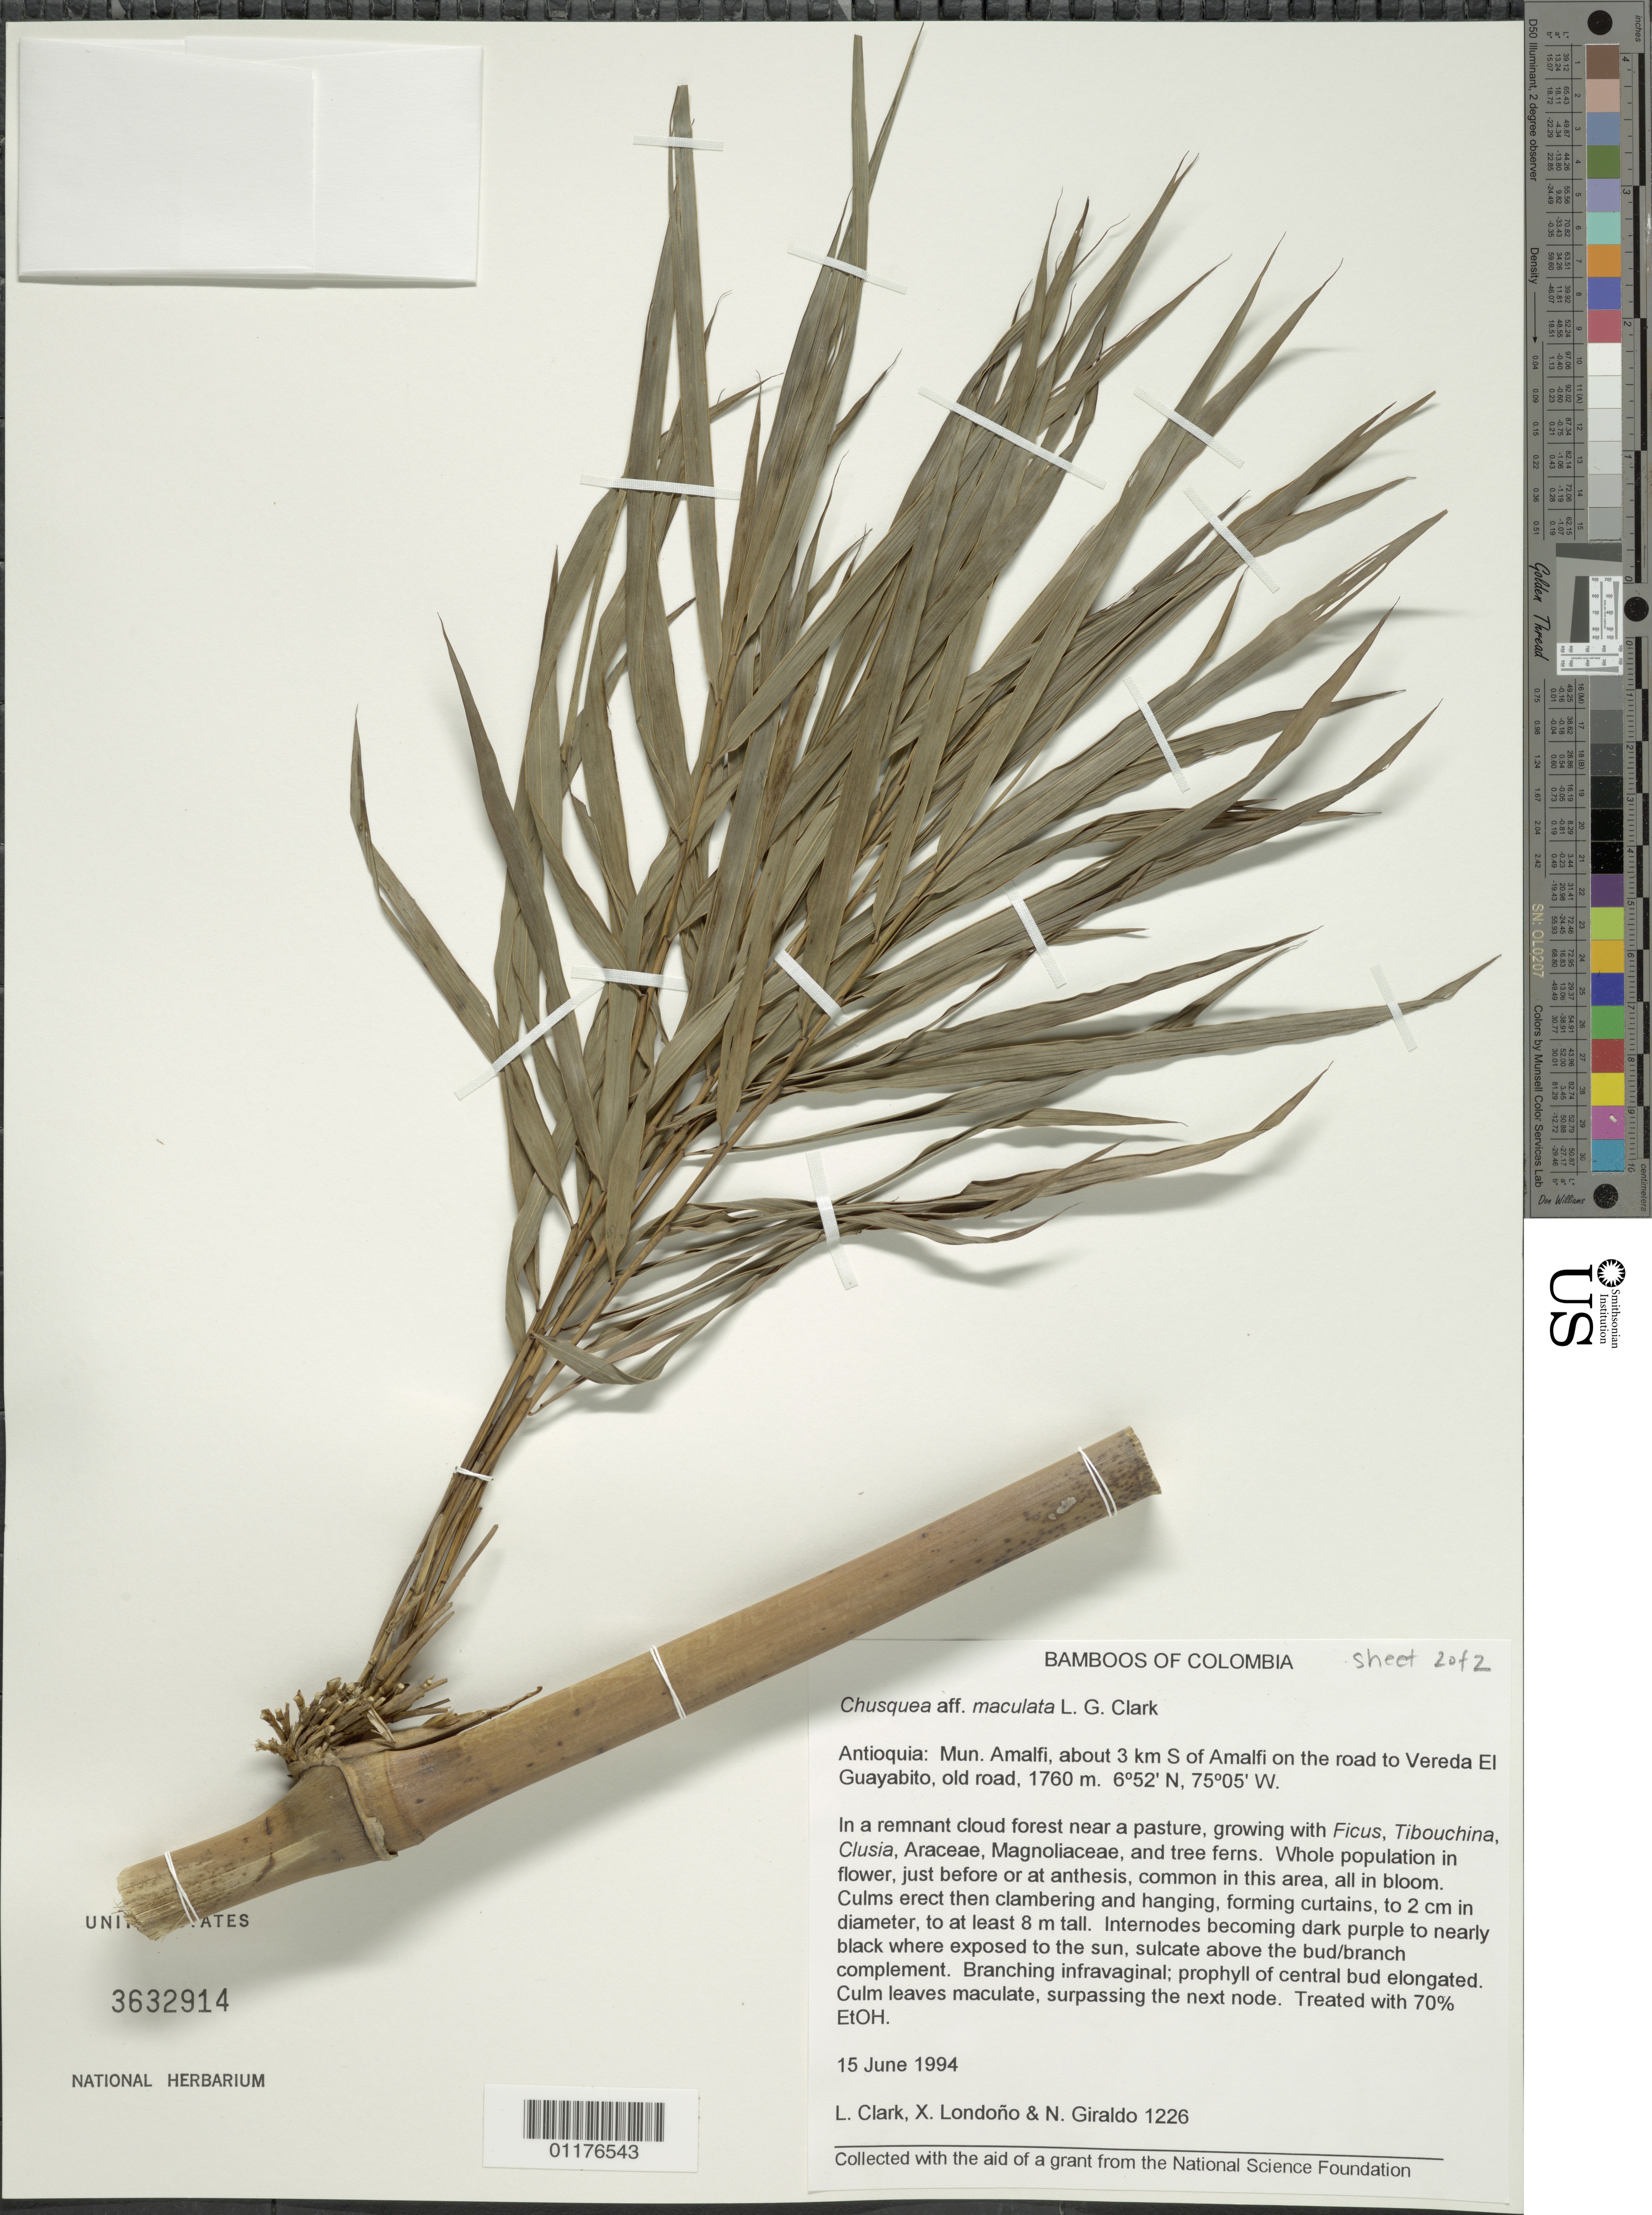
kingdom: Plantae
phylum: Tracheophyta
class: Liliopsida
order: Poales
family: Poaceae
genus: Chusquea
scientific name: Chusquea maculata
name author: L.G. Clark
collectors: L. G. Clark, X. Londoño & N. Giraldo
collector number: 1226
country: Colombia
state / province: Antioquiá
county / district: Amalfi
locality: S of Amalfi, road to Vereda El Guayabito, old road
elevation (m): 1760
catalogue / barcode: US 3632914